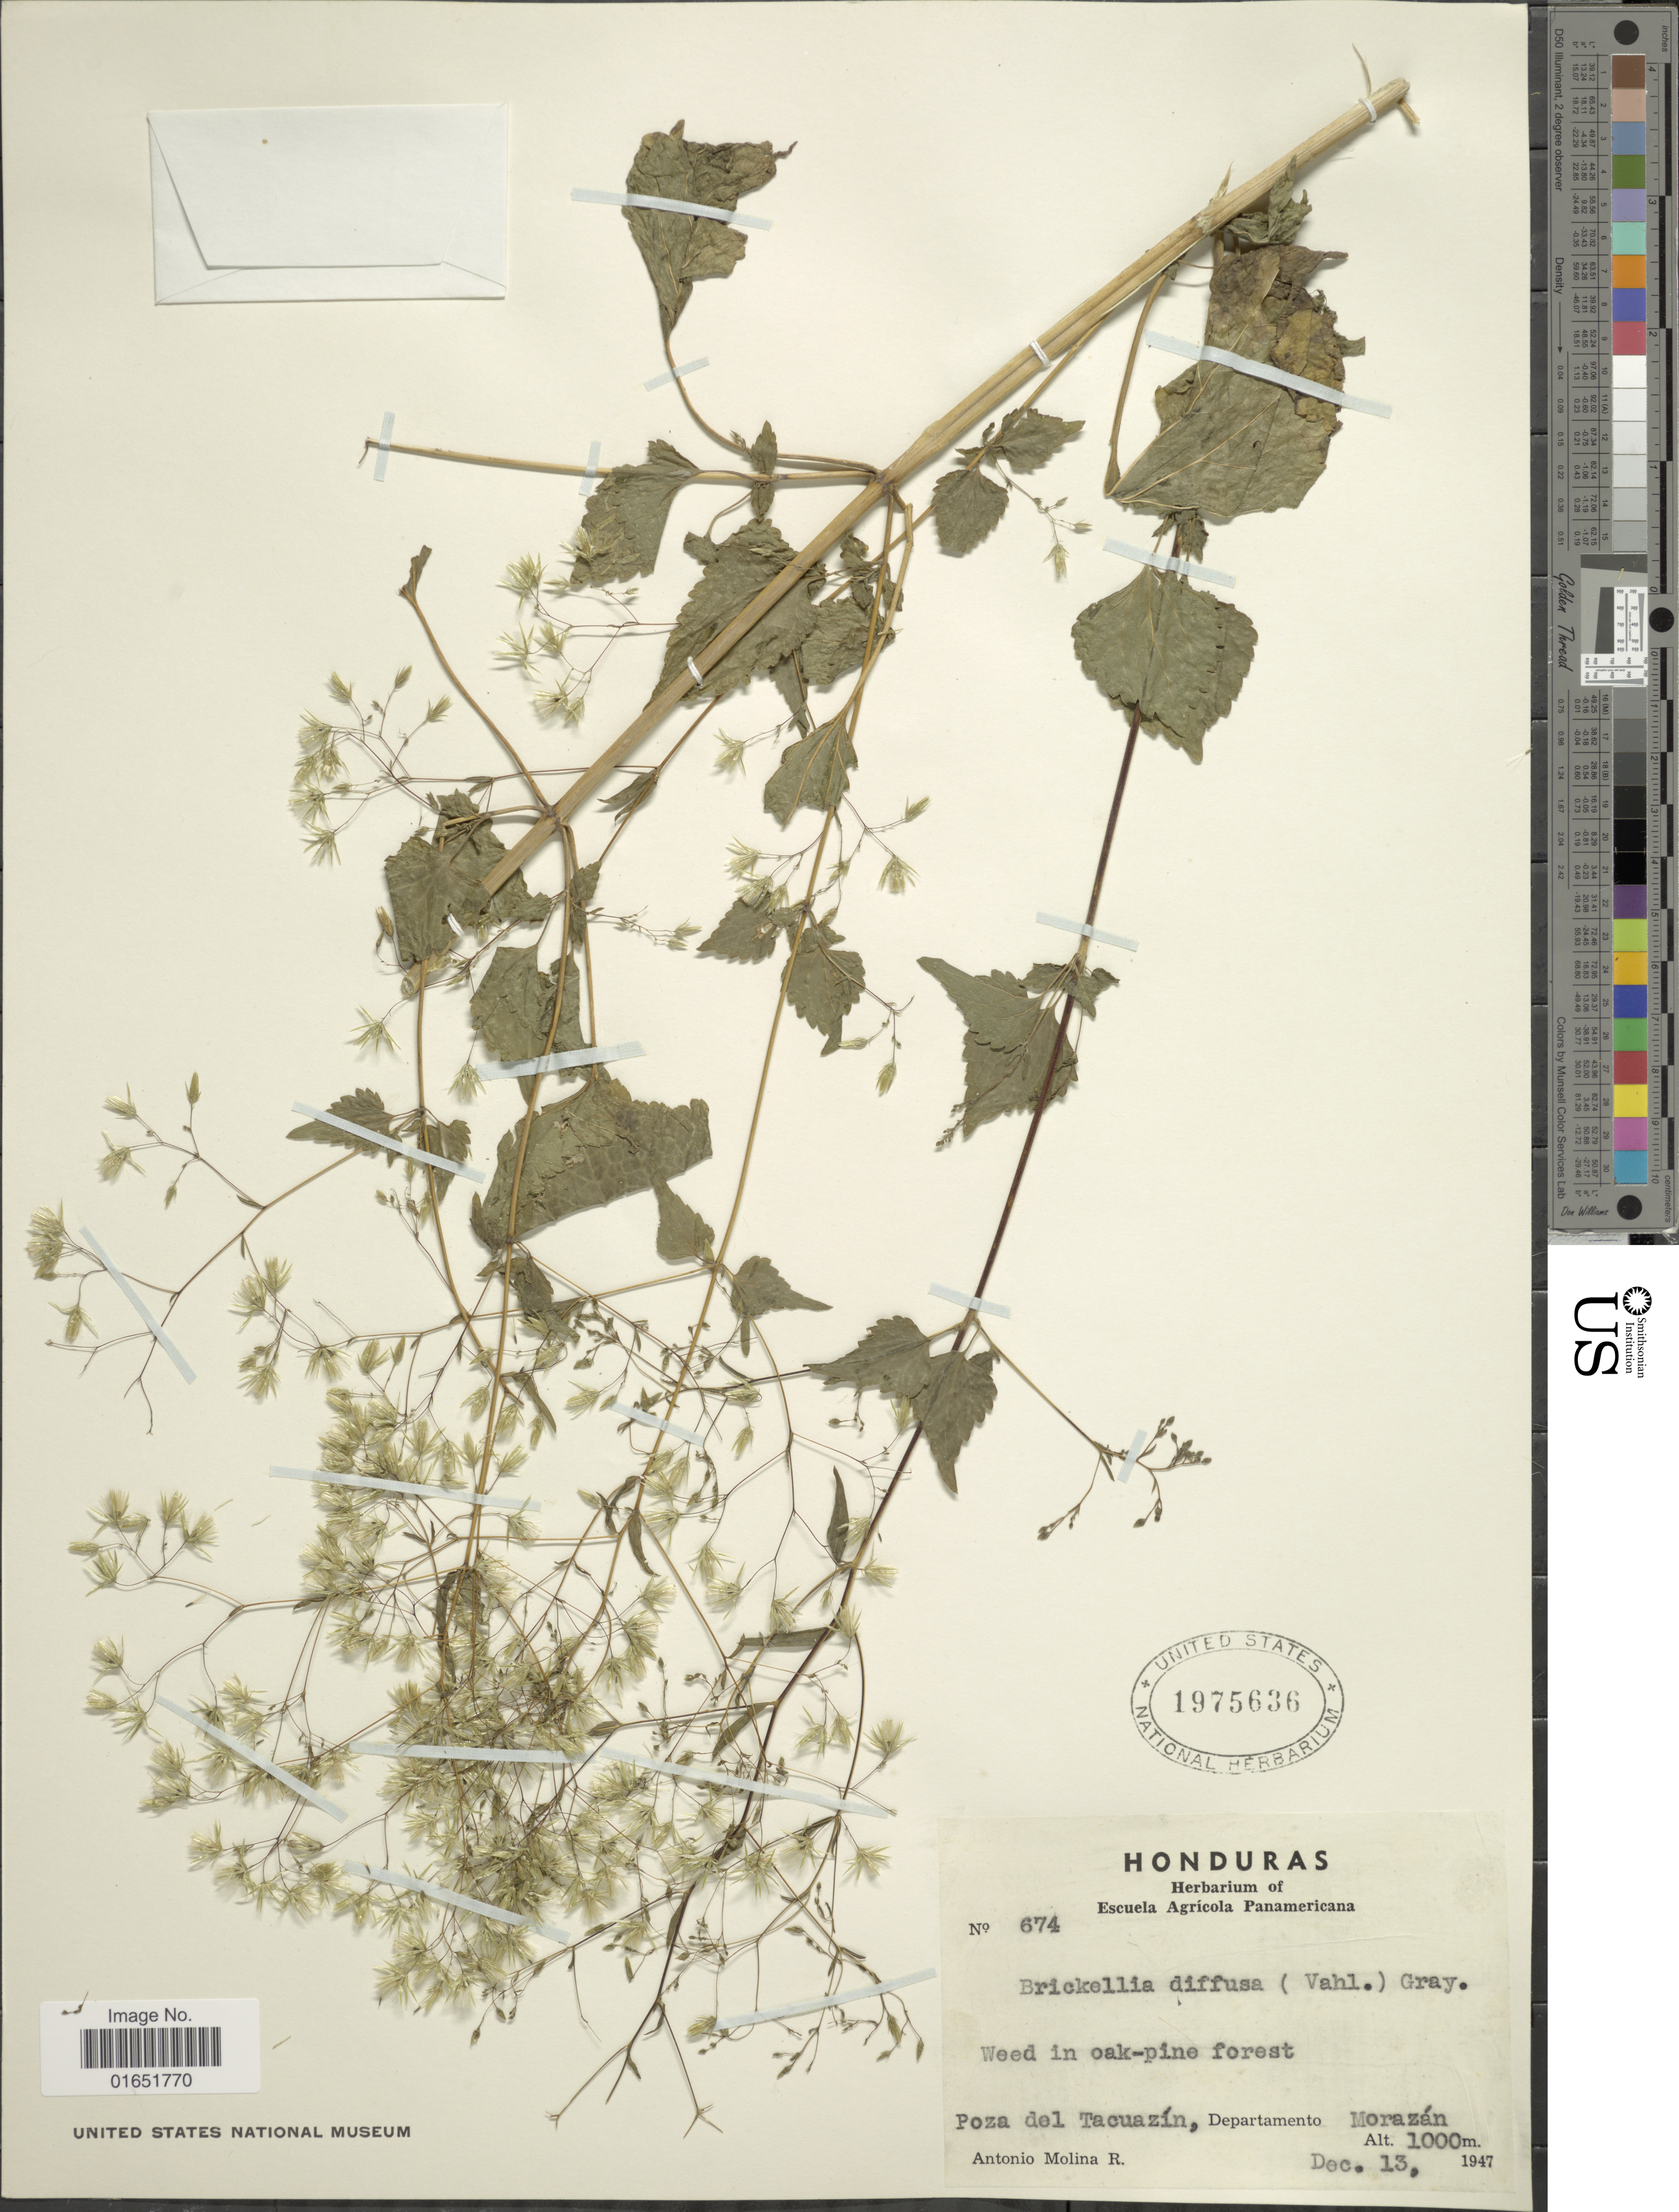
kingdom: Plantae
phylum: Tracheophyta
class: Magnoliopsida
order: Asterales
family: Asteraceae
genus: Brickellia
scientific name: Brickellia diffusa M.E. Jones, nom illeg.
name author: M.E. Jones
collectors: A. Molina R.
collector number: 674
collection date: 1947-12-13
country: Honduras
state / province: Fco. Morazán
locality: Weed in oak-pine forest, Poza del Tacuazín, Departamento Morazán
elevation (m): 1000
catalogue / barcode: US 1975636